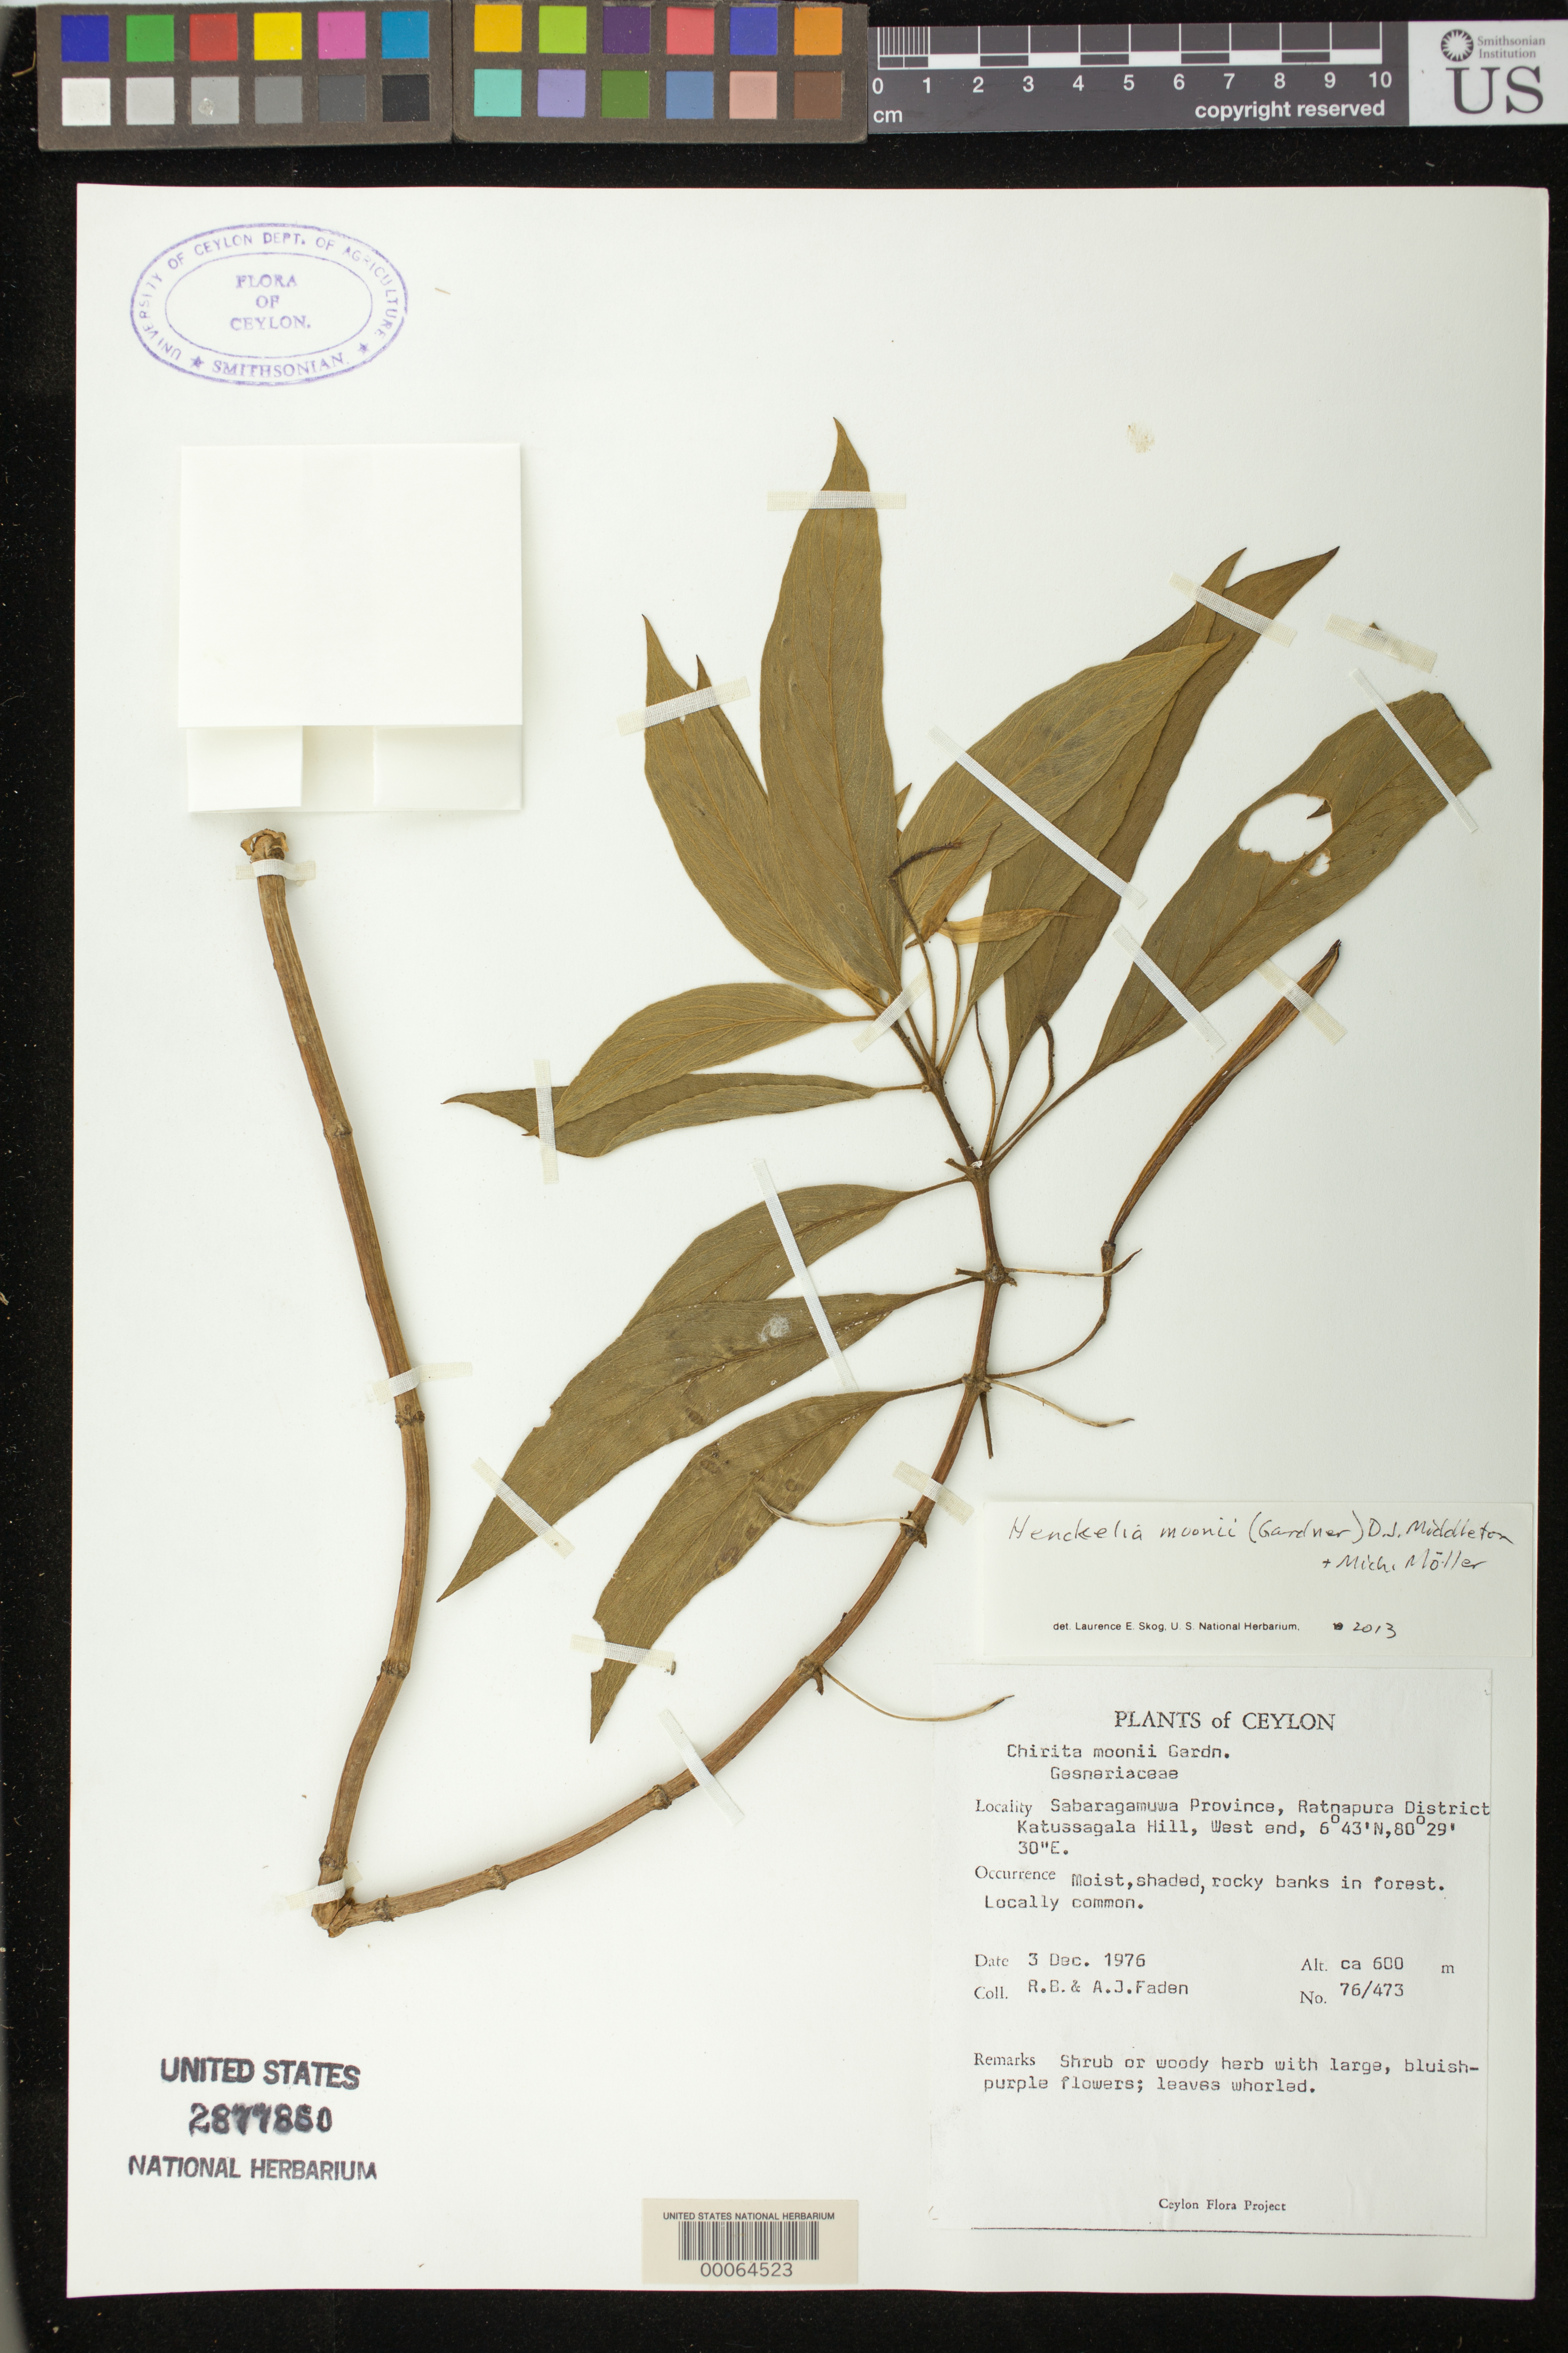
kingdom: Plantae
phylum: Tracheophyta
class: Magnoliopsida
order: Lamiales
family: Gesneriaceae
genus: Henckelia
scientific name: Henckelia moonii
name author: (Gardner) D.J. Middleton & Mich. Möller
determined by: Skog, Laurence E.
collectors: R. B. Faden & A. J. Faden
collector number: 76/ 473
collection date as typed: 03 Dec 1976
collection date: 1976-12-03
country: Sri Lanka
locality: Katussagala hill, west end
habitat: Moist, shaded, rocky bank in forest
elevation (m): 600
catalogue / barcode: US 2877850